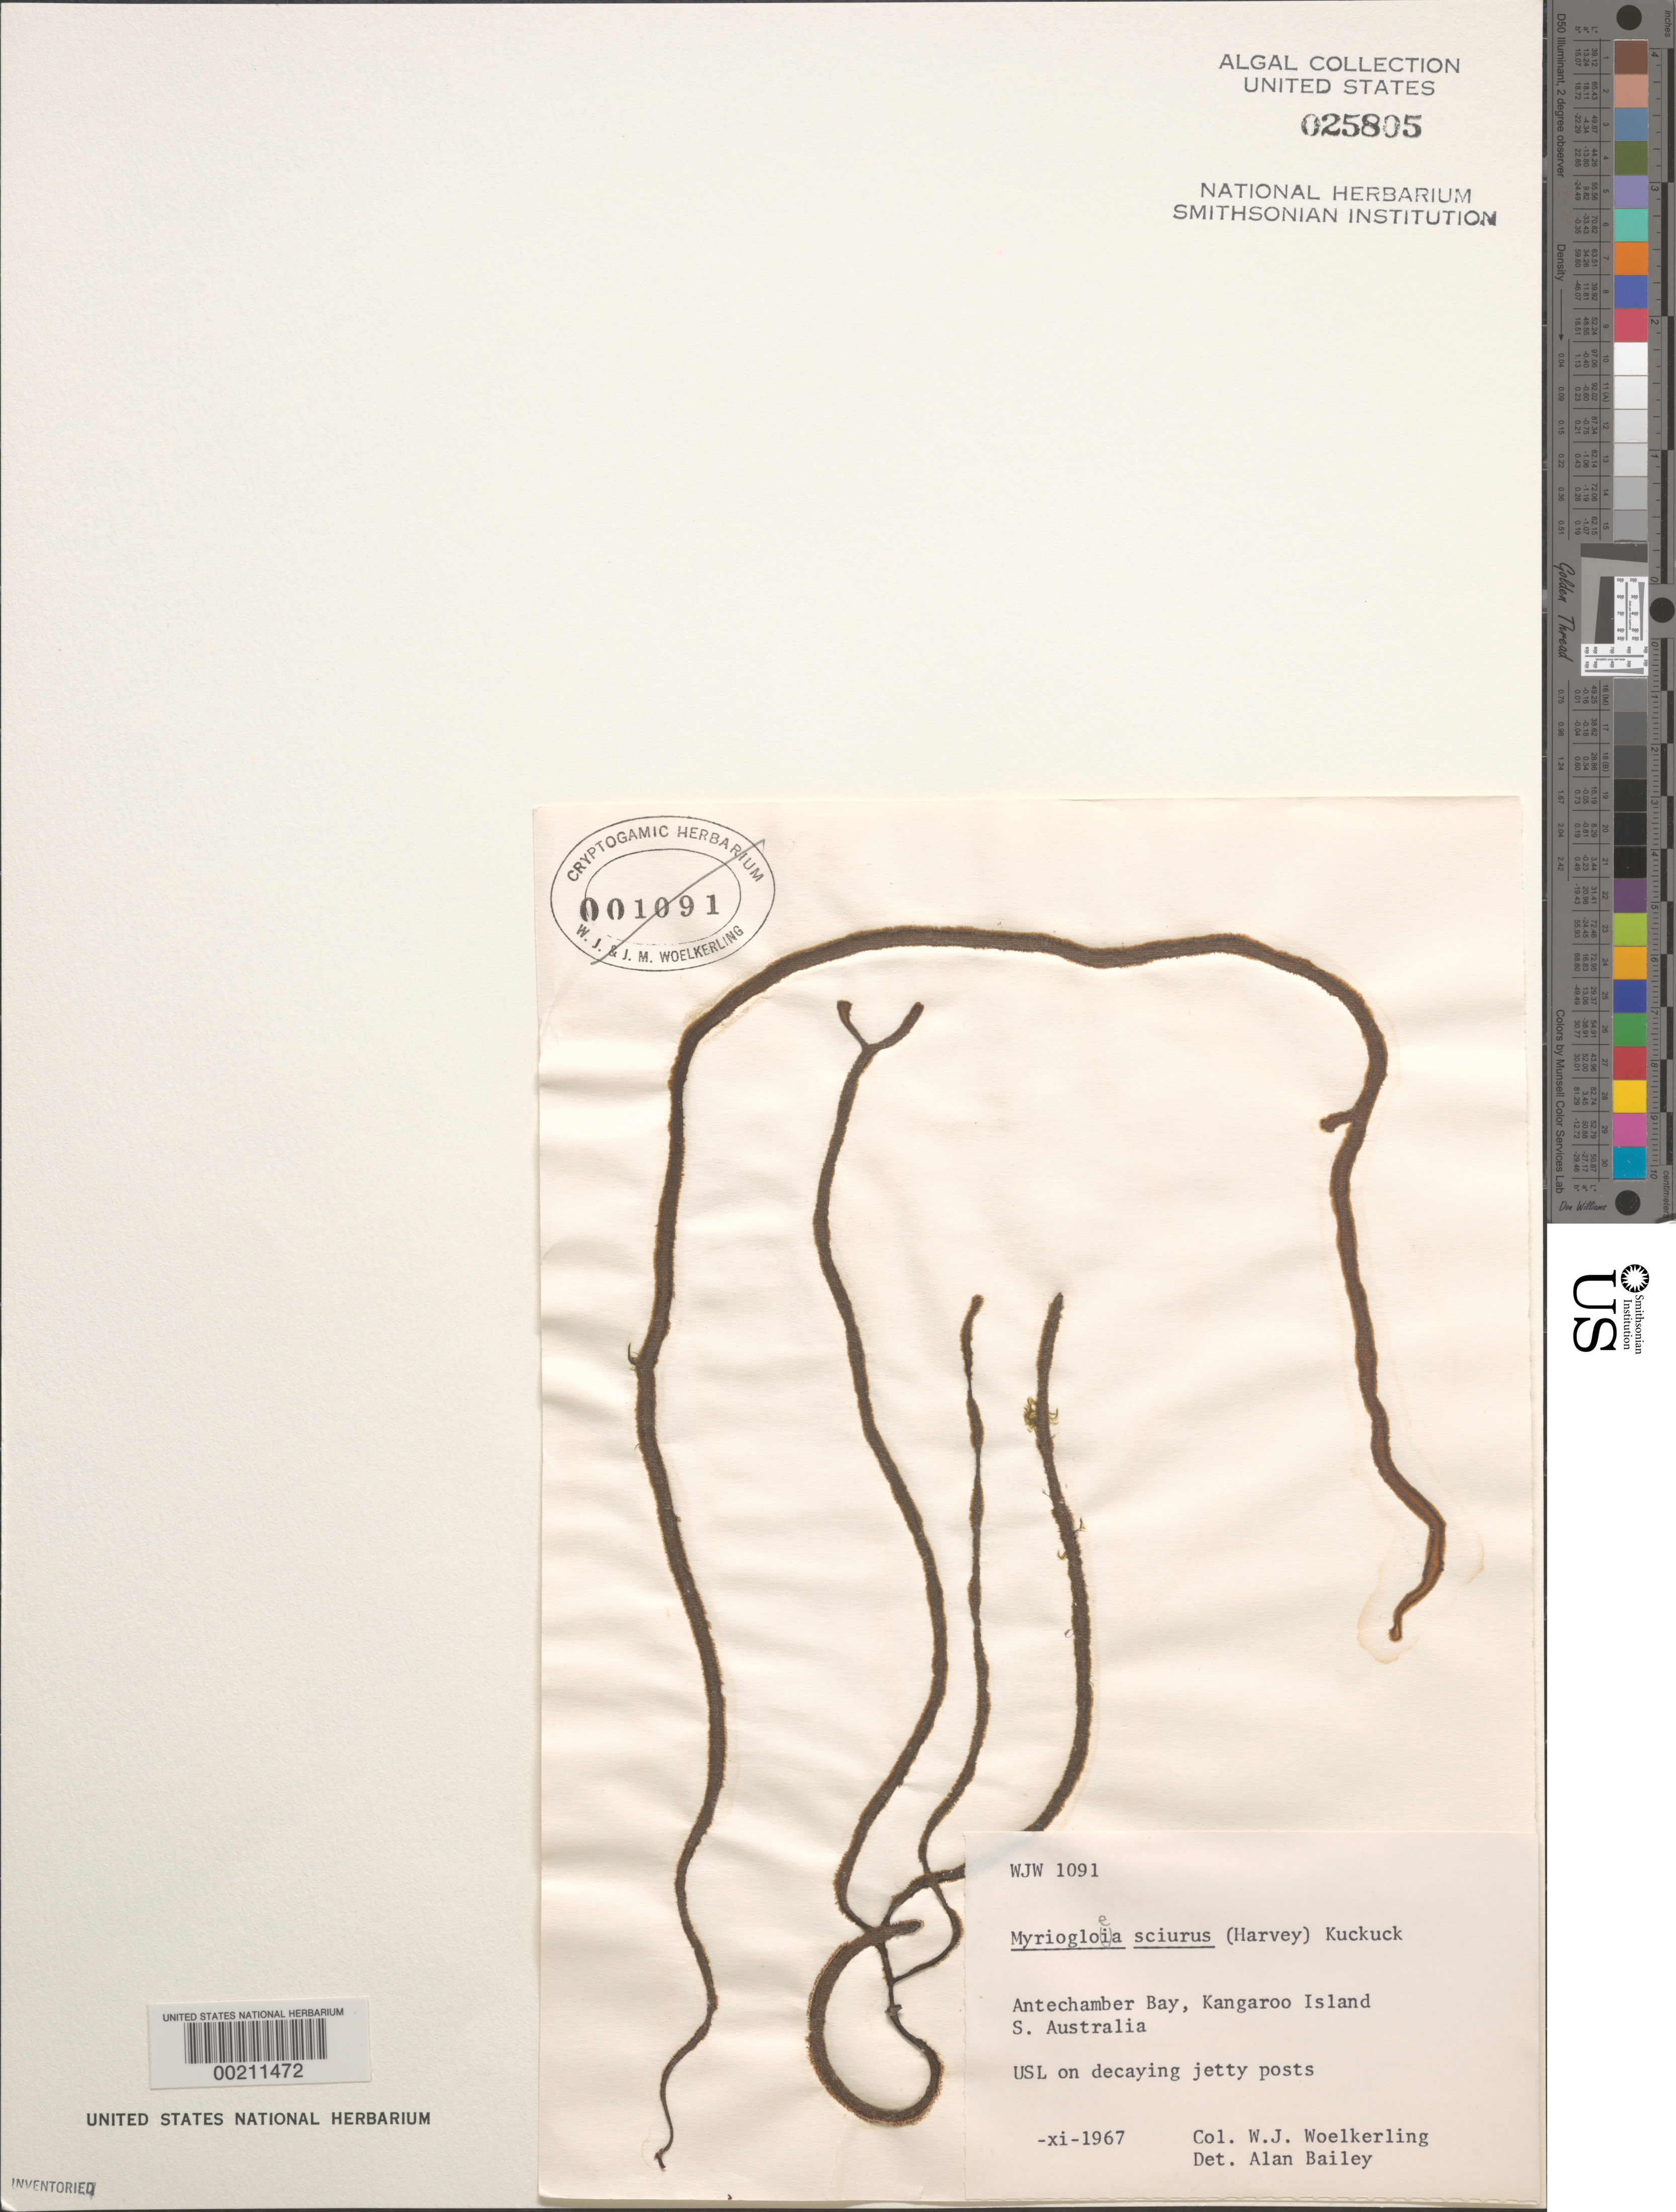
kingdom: Chromista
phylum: Ochrophyta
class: Phaeophyceae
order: Ectocarpales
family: Chordariaceae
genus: Myriogloea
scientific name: Myriogloea sciurus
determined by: Bailey, A.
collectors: W. Woelkerling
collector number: WJW 1091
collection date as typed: Nov 1967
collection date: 1967-11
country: Australia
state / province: South Australia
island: Kangaroo Island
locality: Antechamber Bay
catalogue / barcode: US 25805